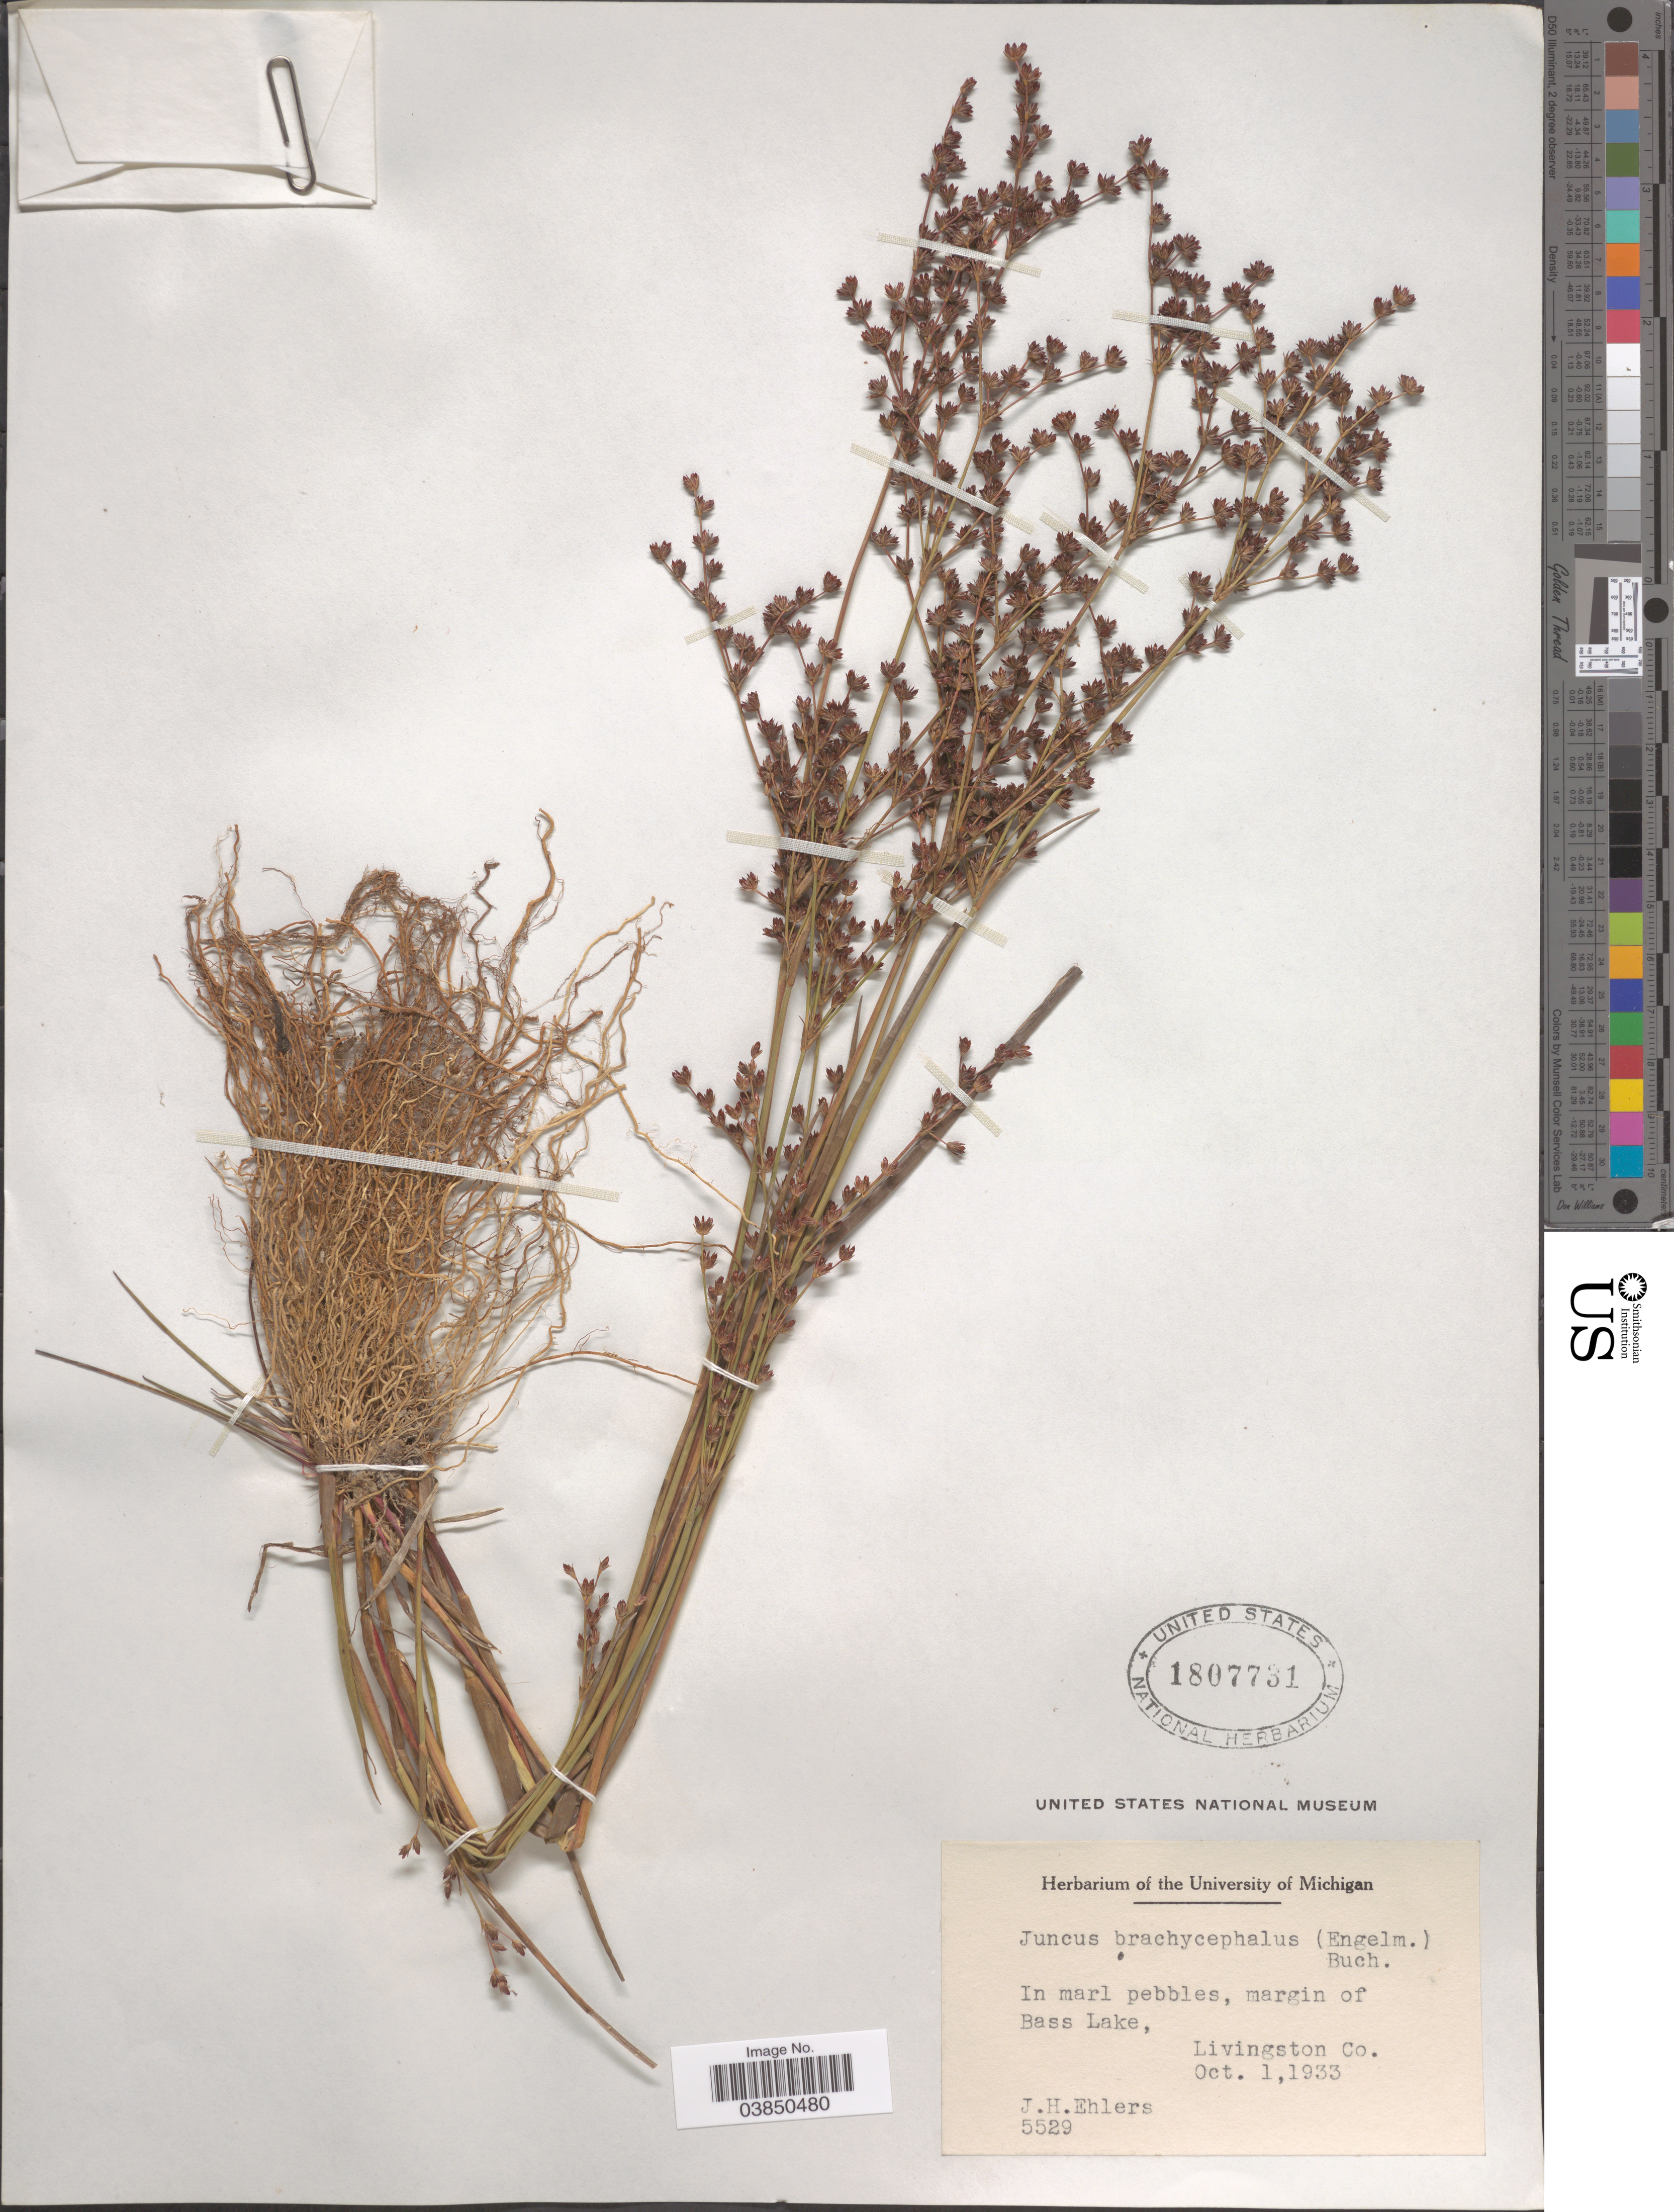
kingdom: Plantae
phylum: Tracheophyta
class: Liliopsida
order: Poales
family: Juncaceae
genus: Juncus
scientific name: Juncus brachycephalus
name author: (Engelm.) Buchenau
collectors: J. H. Ehlers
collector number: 5529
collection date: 1933-10-01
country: United States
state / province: Michigan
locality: Margin of Bass Lake, Livingston Co.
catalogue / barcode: US 1807731